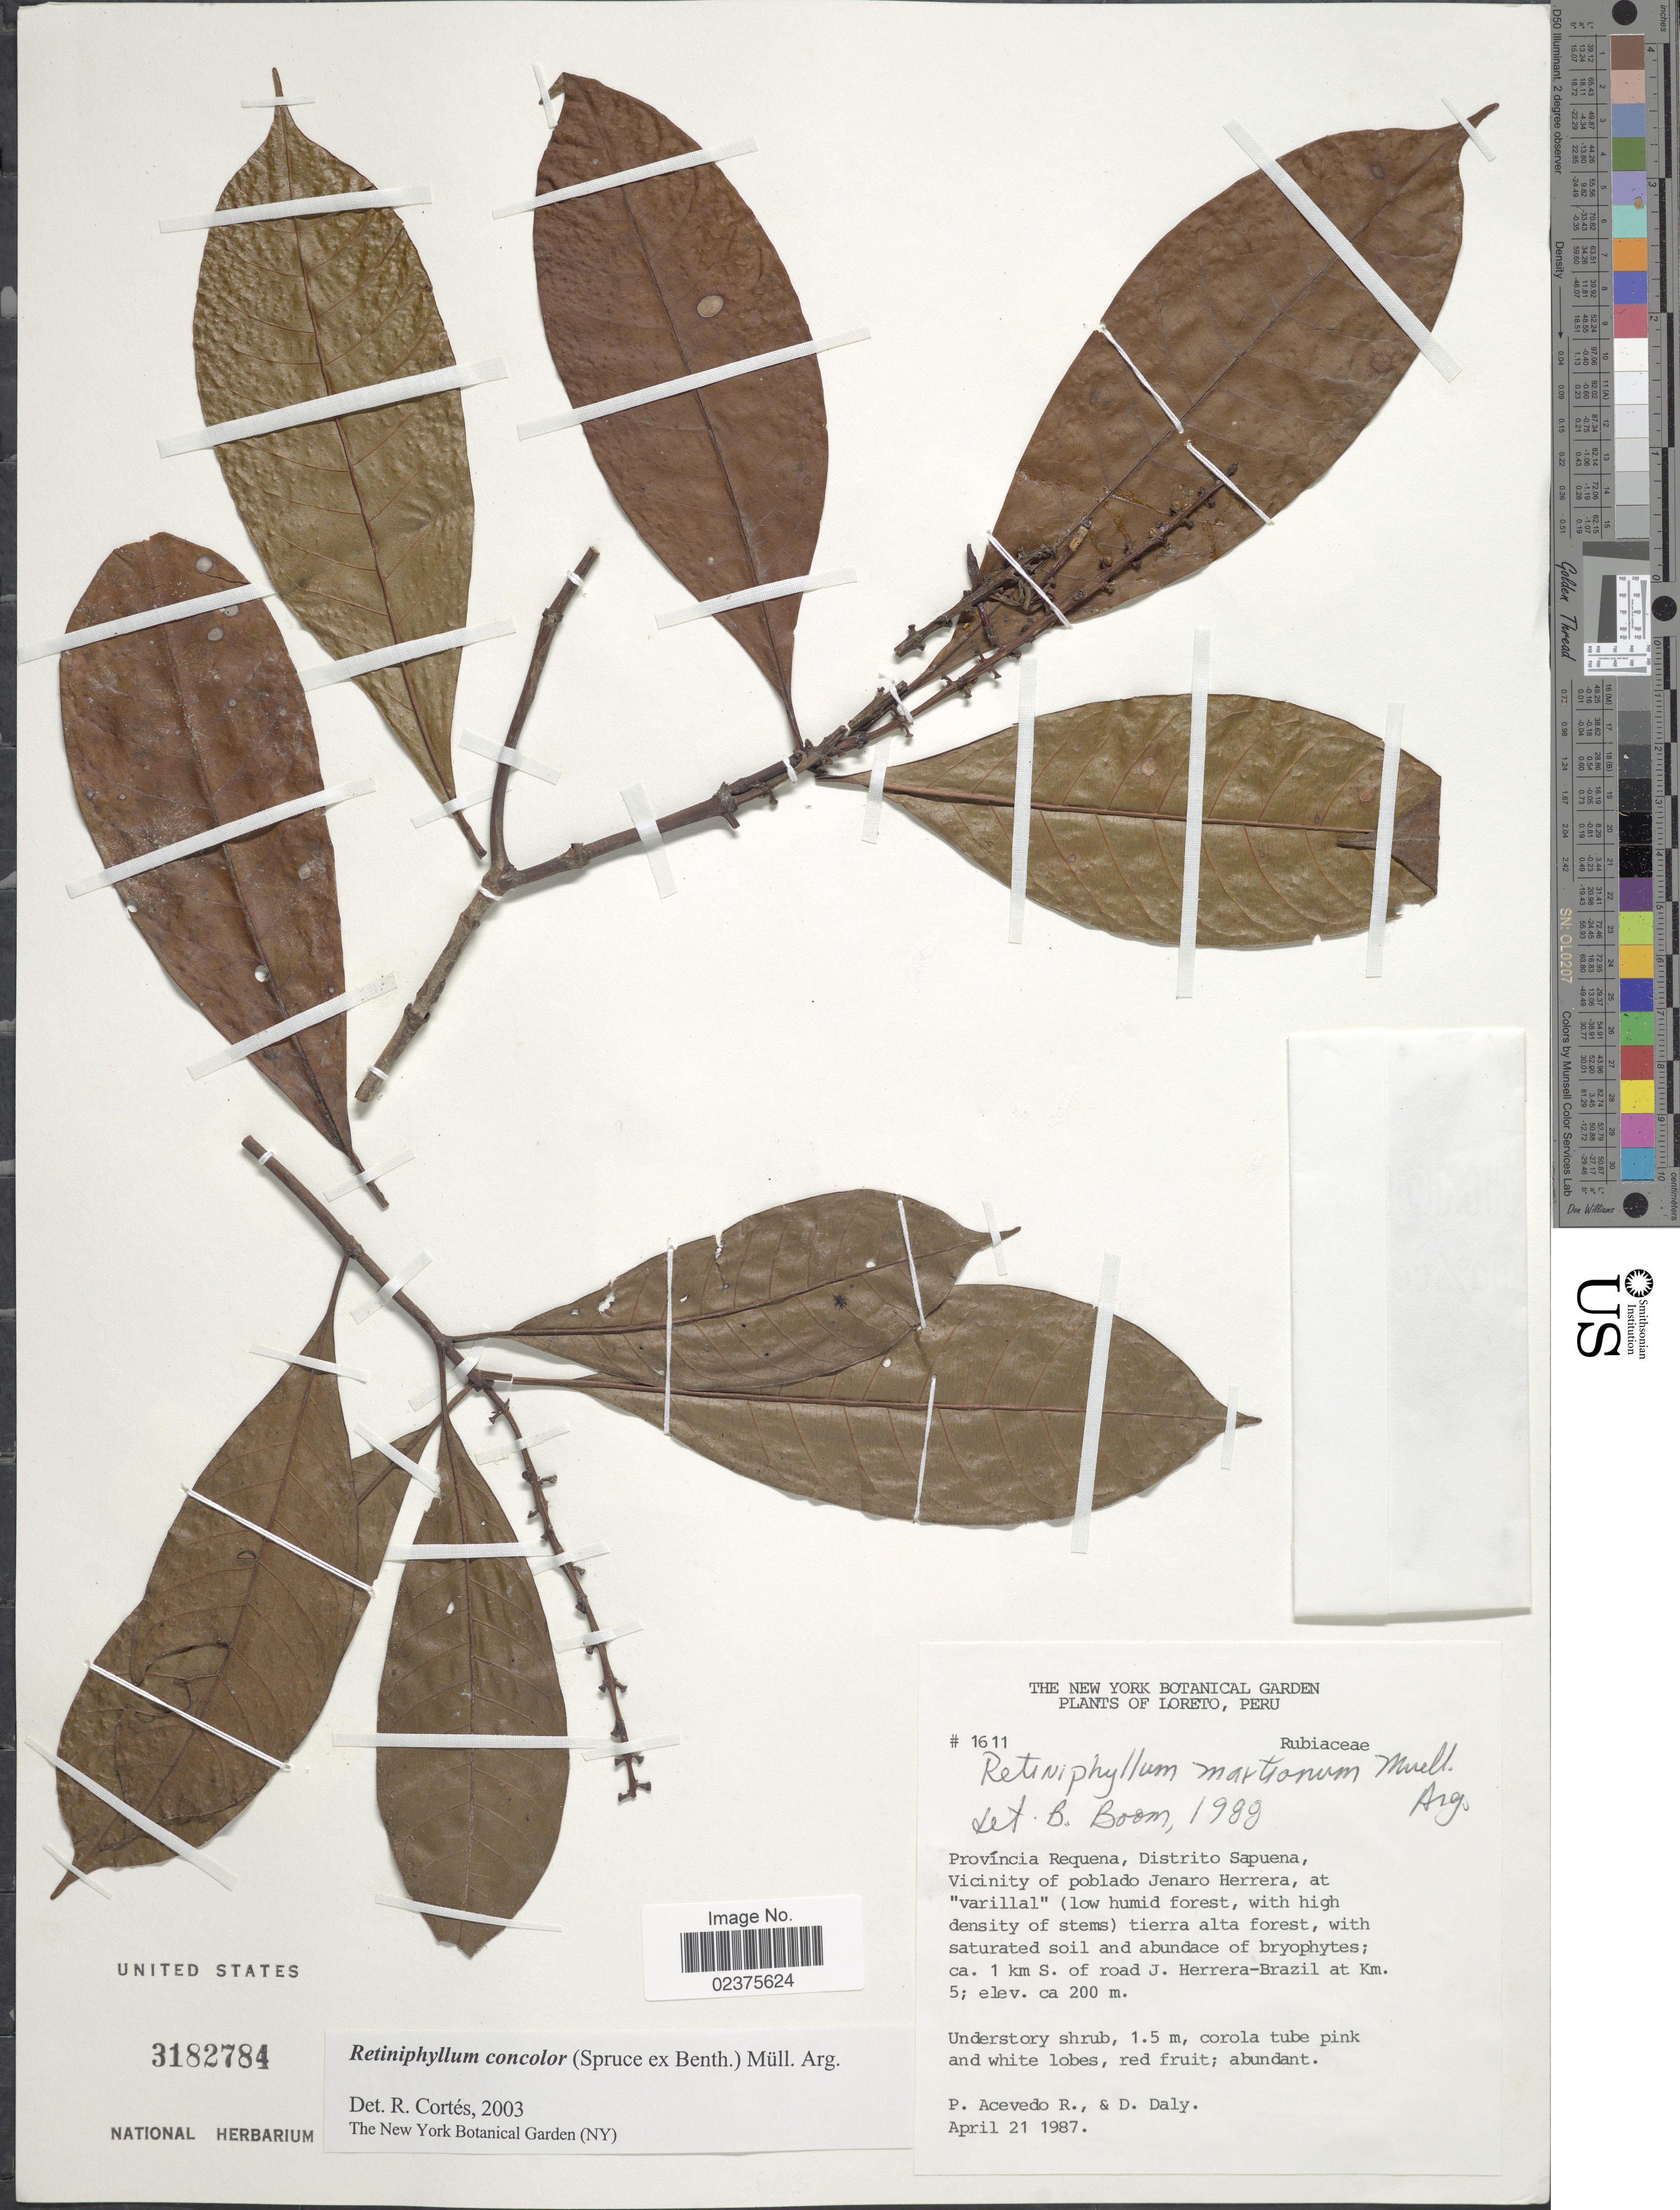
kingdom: Plantae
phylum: Tracheophyta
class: Magnoliopsida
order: Gentianales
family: Rubiaceae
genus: Retiniphyllum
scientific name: Retiniphyllum concolor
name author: (Spruce ex Benth.) Müll. Arg.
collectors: P. Acevedo-Rodr. & D. C. Daly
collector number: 1611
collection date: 1987-04-21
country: Peru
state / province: Loreto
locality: Província Requena, Distrito Sapuena, Vicinity of poblado Jenaro Herrera, at 'varillal' (lo humid forest, with high density of stems) tierra alta forest, ca 1 km S of Road J Herrera-Brazil at Km 5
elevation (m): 200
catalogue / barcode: US 3182784